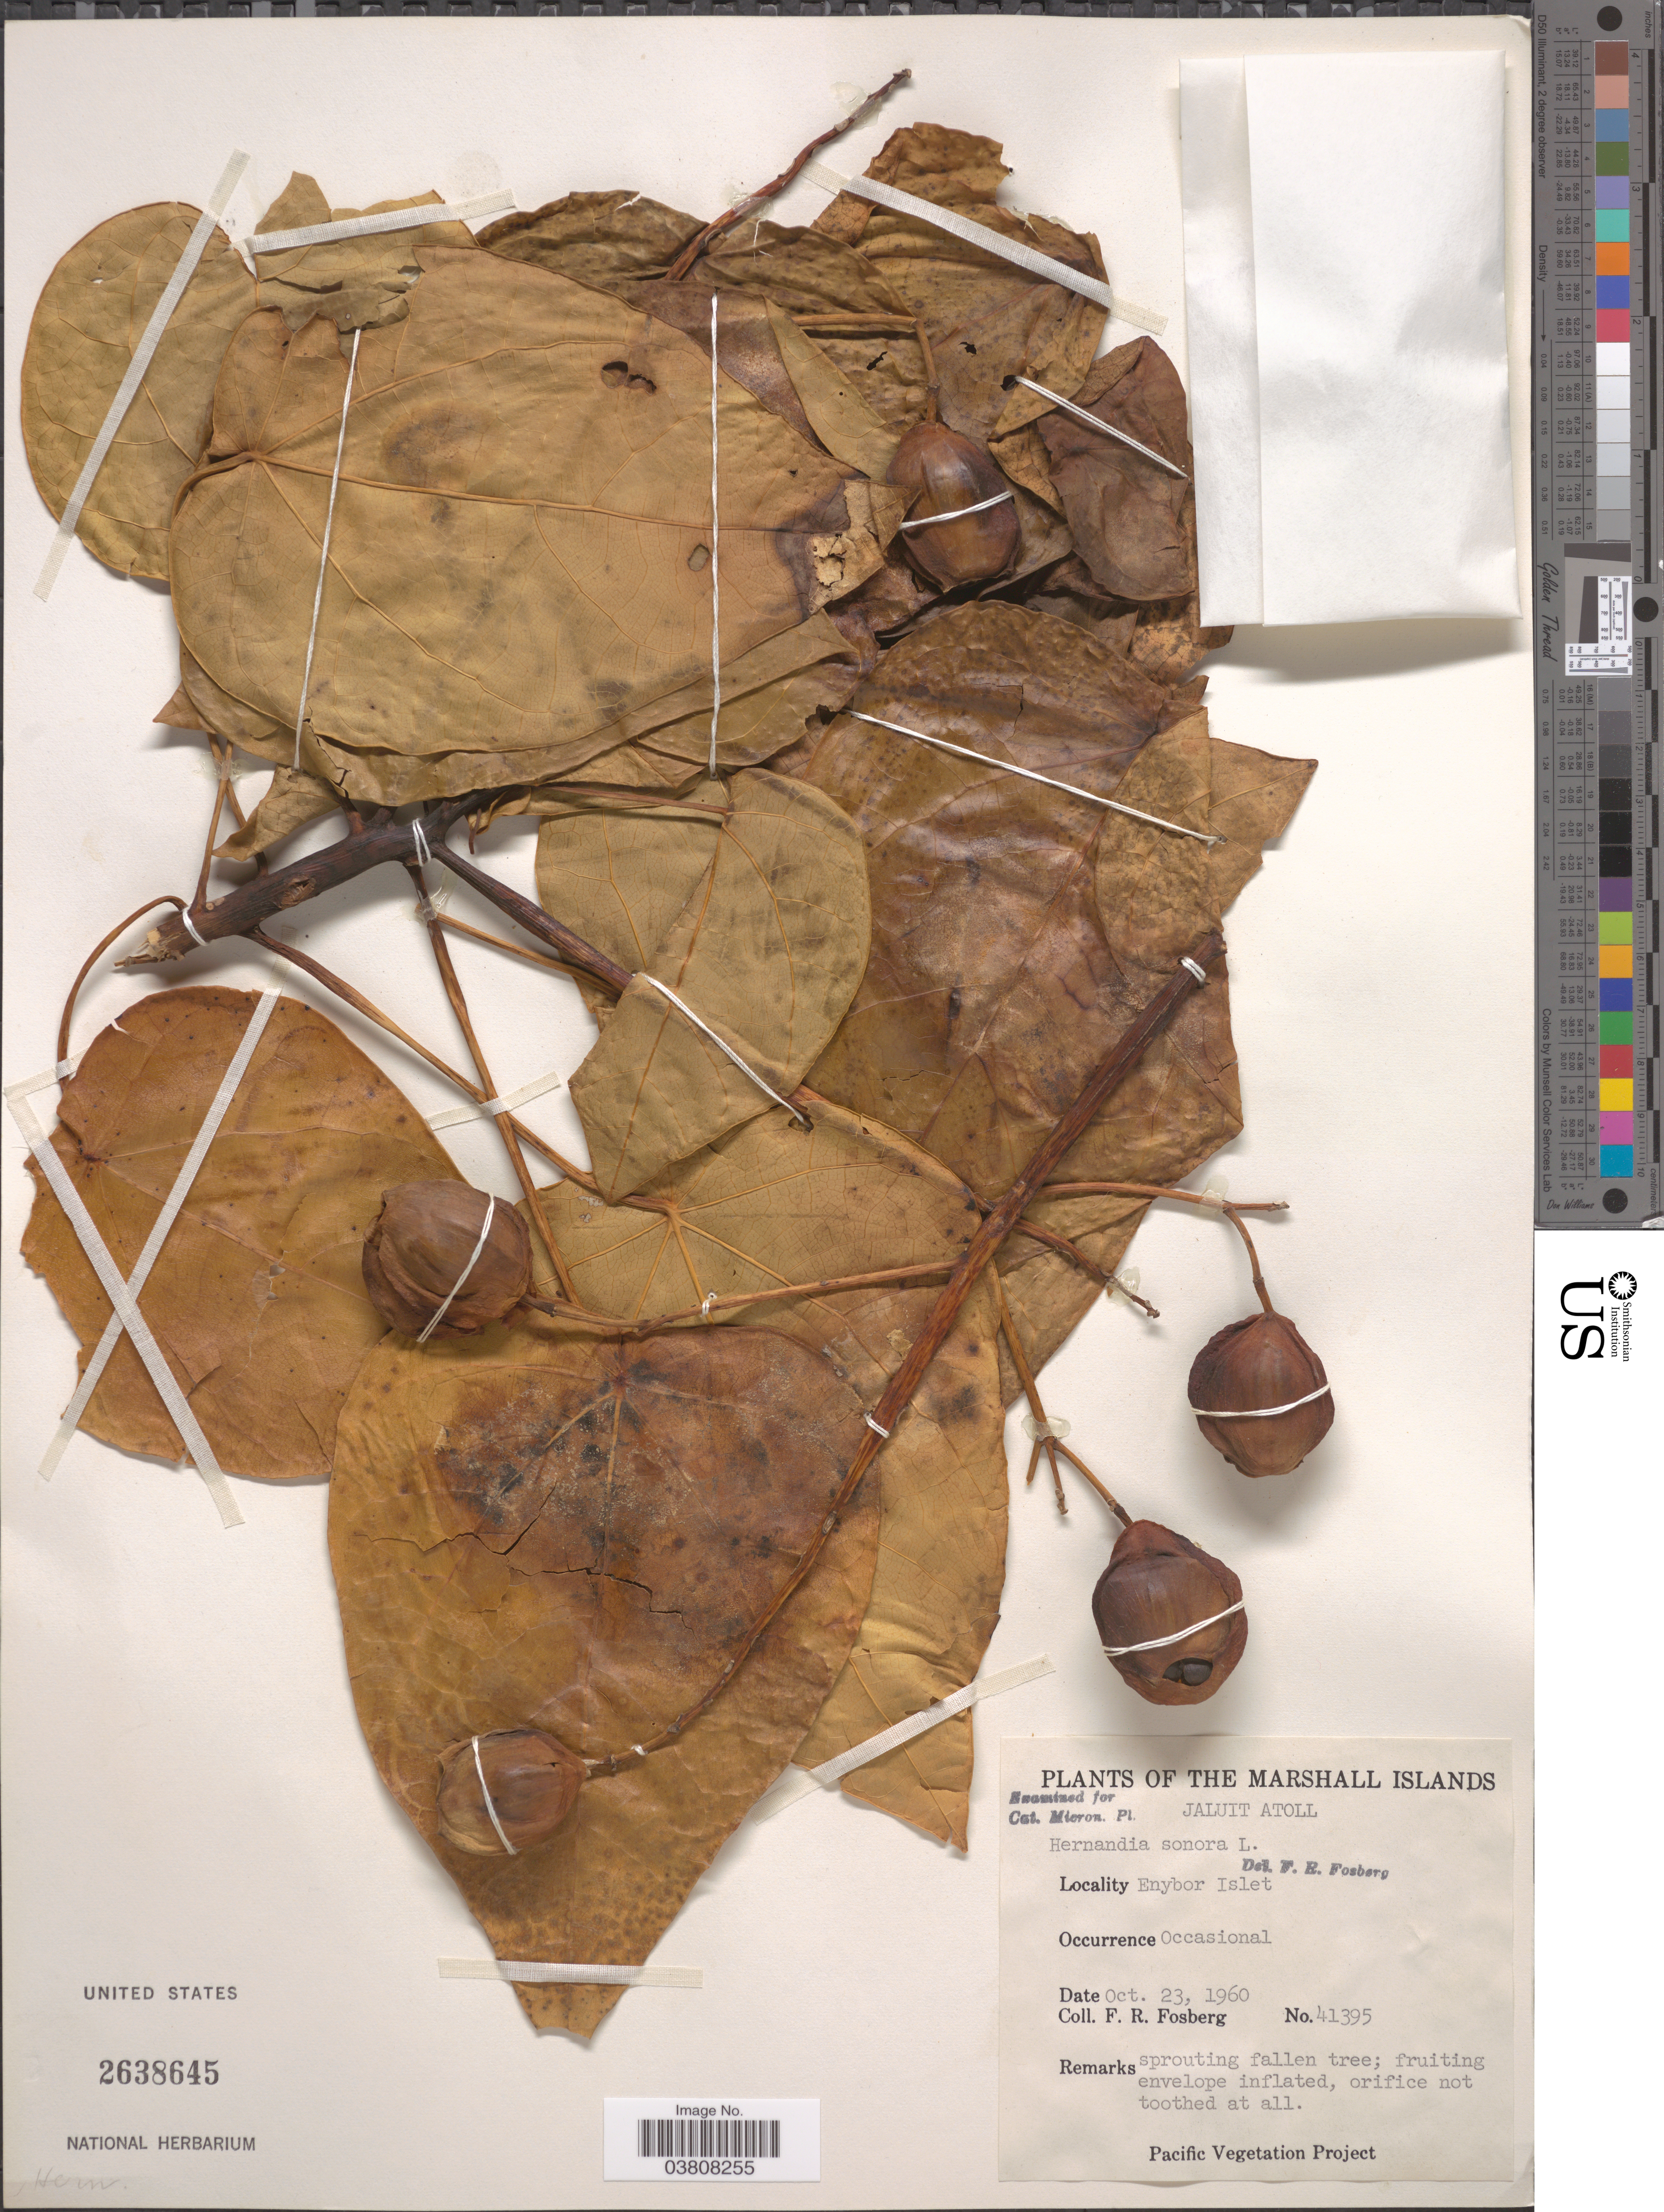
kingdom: Plantae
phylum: Tracheophyta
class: Magnoliopsida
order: Laurales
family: Hernandiaceae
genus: Hernandia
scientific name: Hernandia nymphaeifolia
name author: (C. Presl) Kubitzki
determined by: Strong, Mark T., (BOT), Smithsonian Institution - National Museum of Natural History (UNITED STATES)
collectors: F. R. Fosberg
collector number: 41395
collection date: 1960-10-23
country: Marshall Islands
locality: Jaluit Atoll. Enybor Islet.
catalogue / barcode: US 2638645